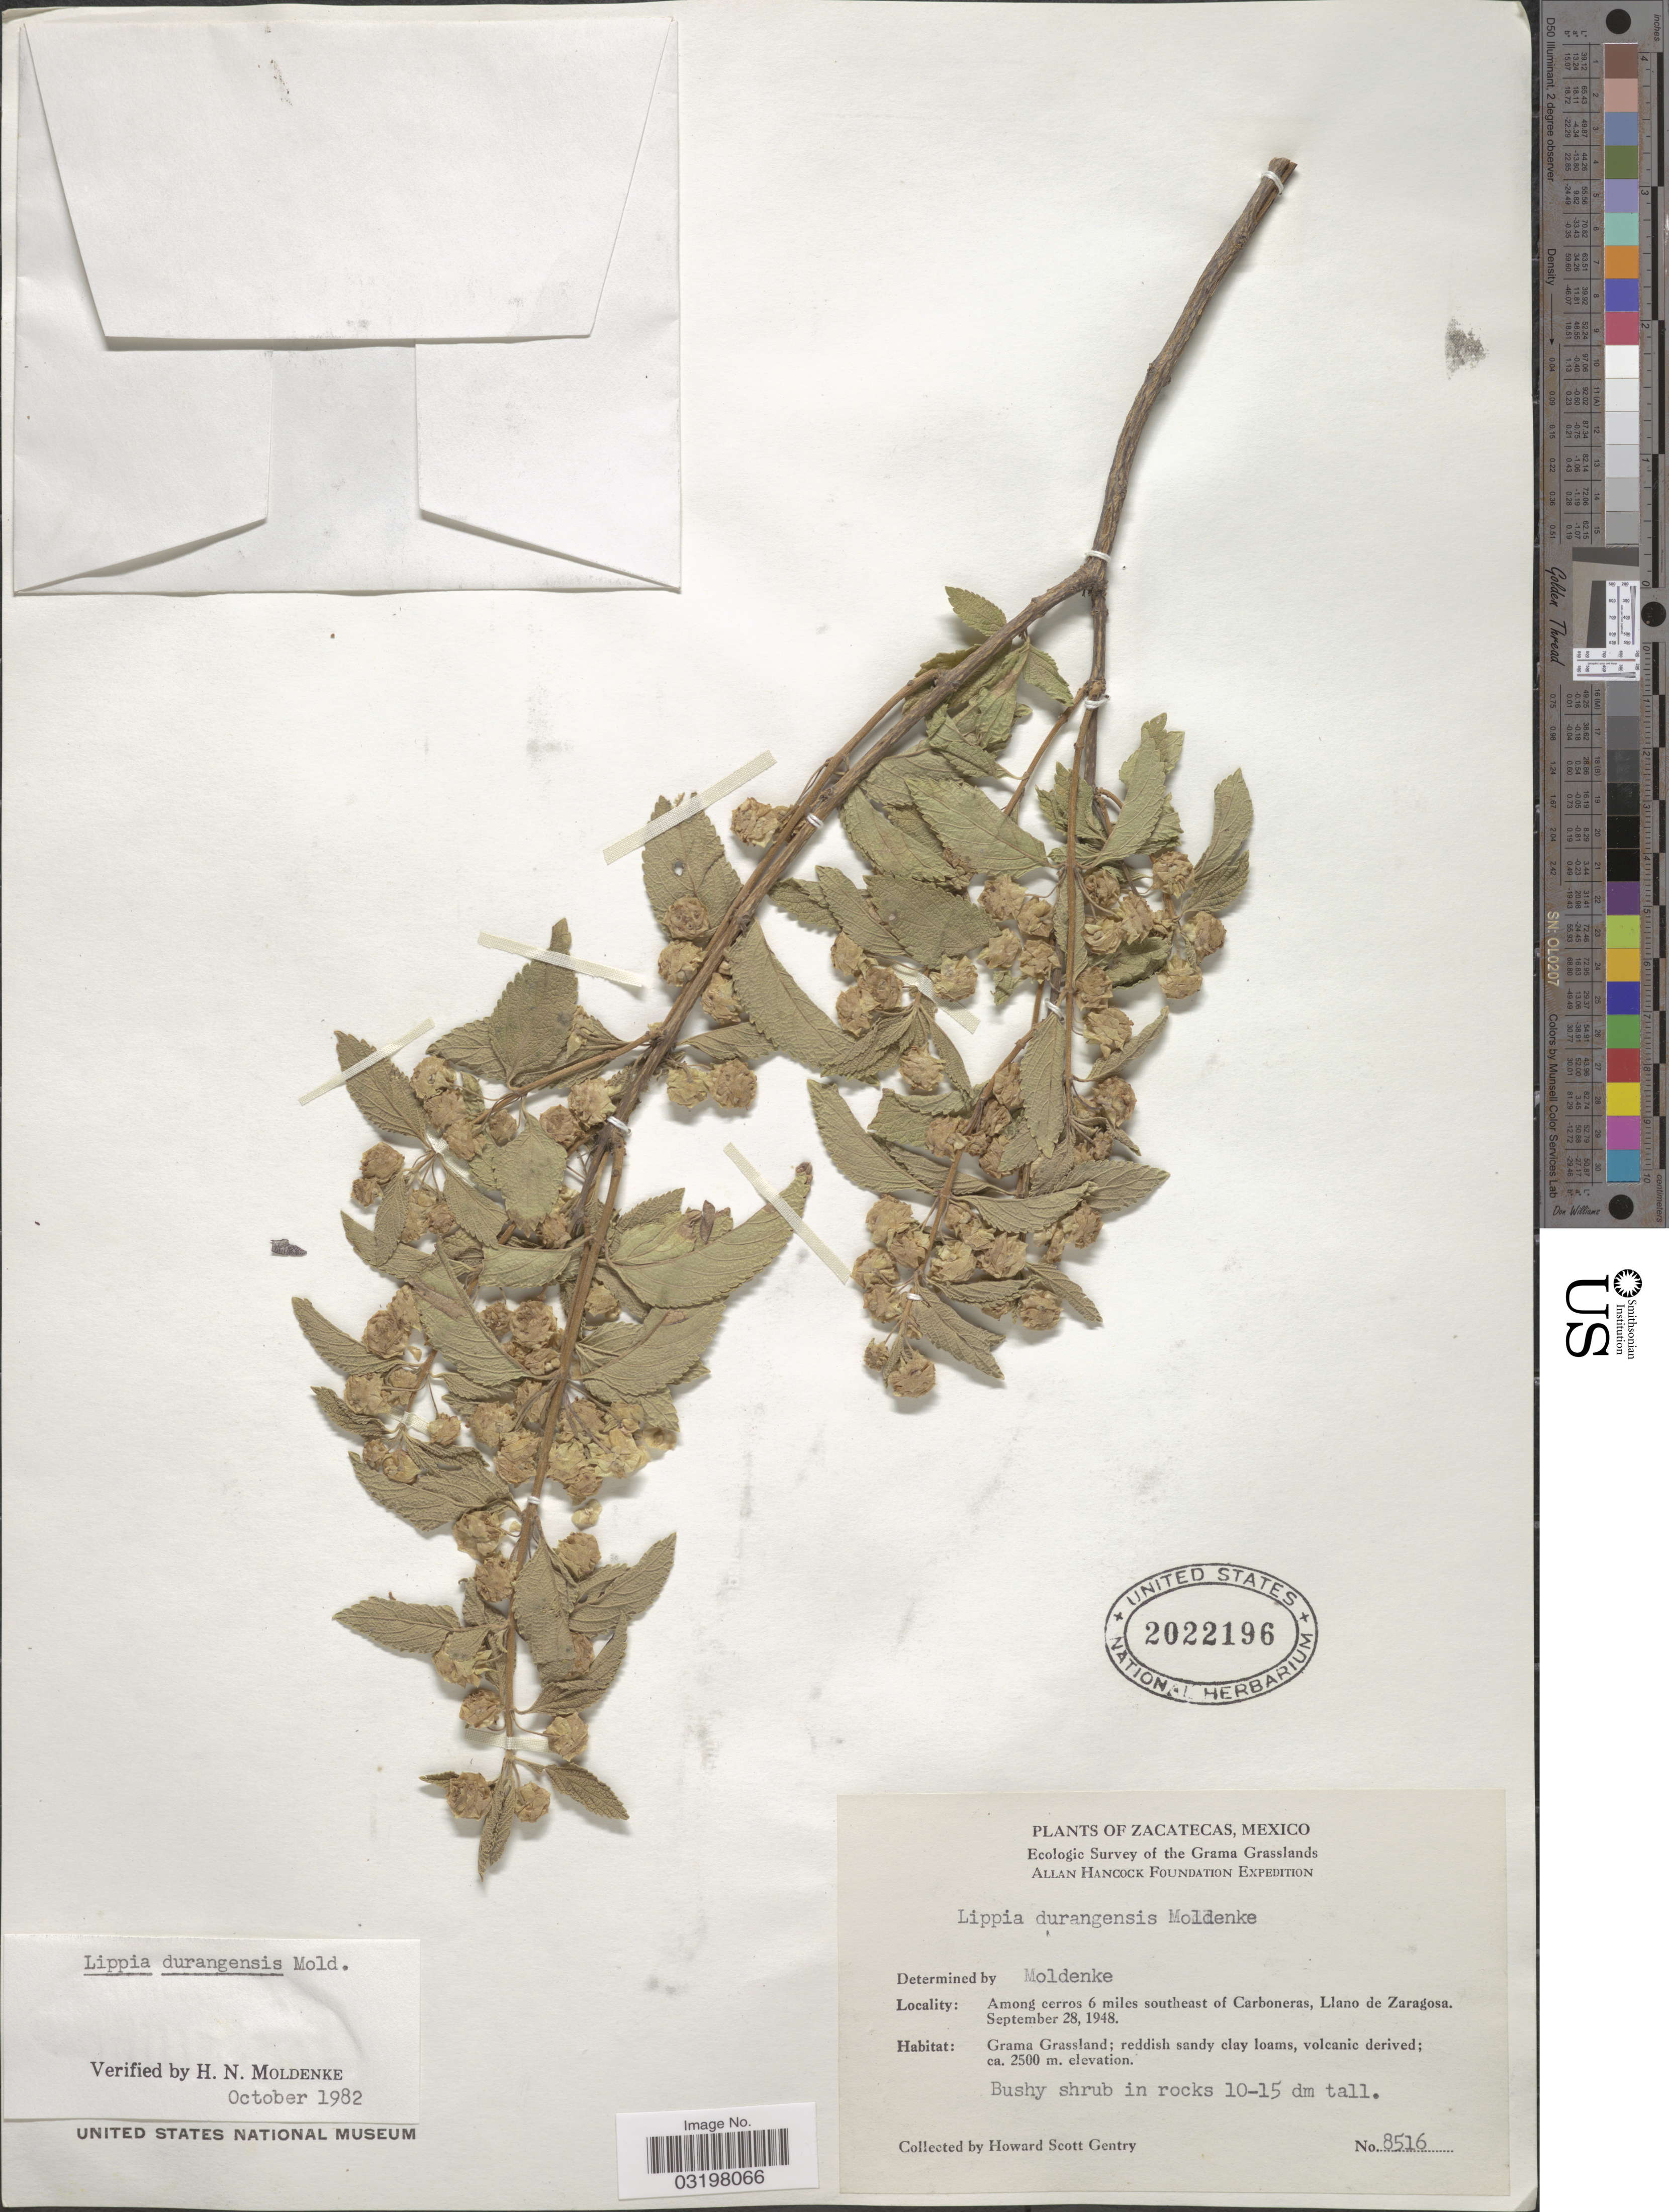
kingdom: Plantae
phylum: Tracheophyta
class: Magnoliopsida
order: Lamiales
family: Verbenaceae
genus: Lippia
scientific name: Lippia cardiostegia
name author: Benth.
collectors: H. S. Gentry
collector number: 8516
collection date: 1948-09-28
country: Mexico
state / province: Zacatecas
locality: Among cerros 6 miles southeast of Carboneras, Llano de Zaragosa. Grama Grassland.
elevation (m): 2500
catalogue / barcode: US 2022196